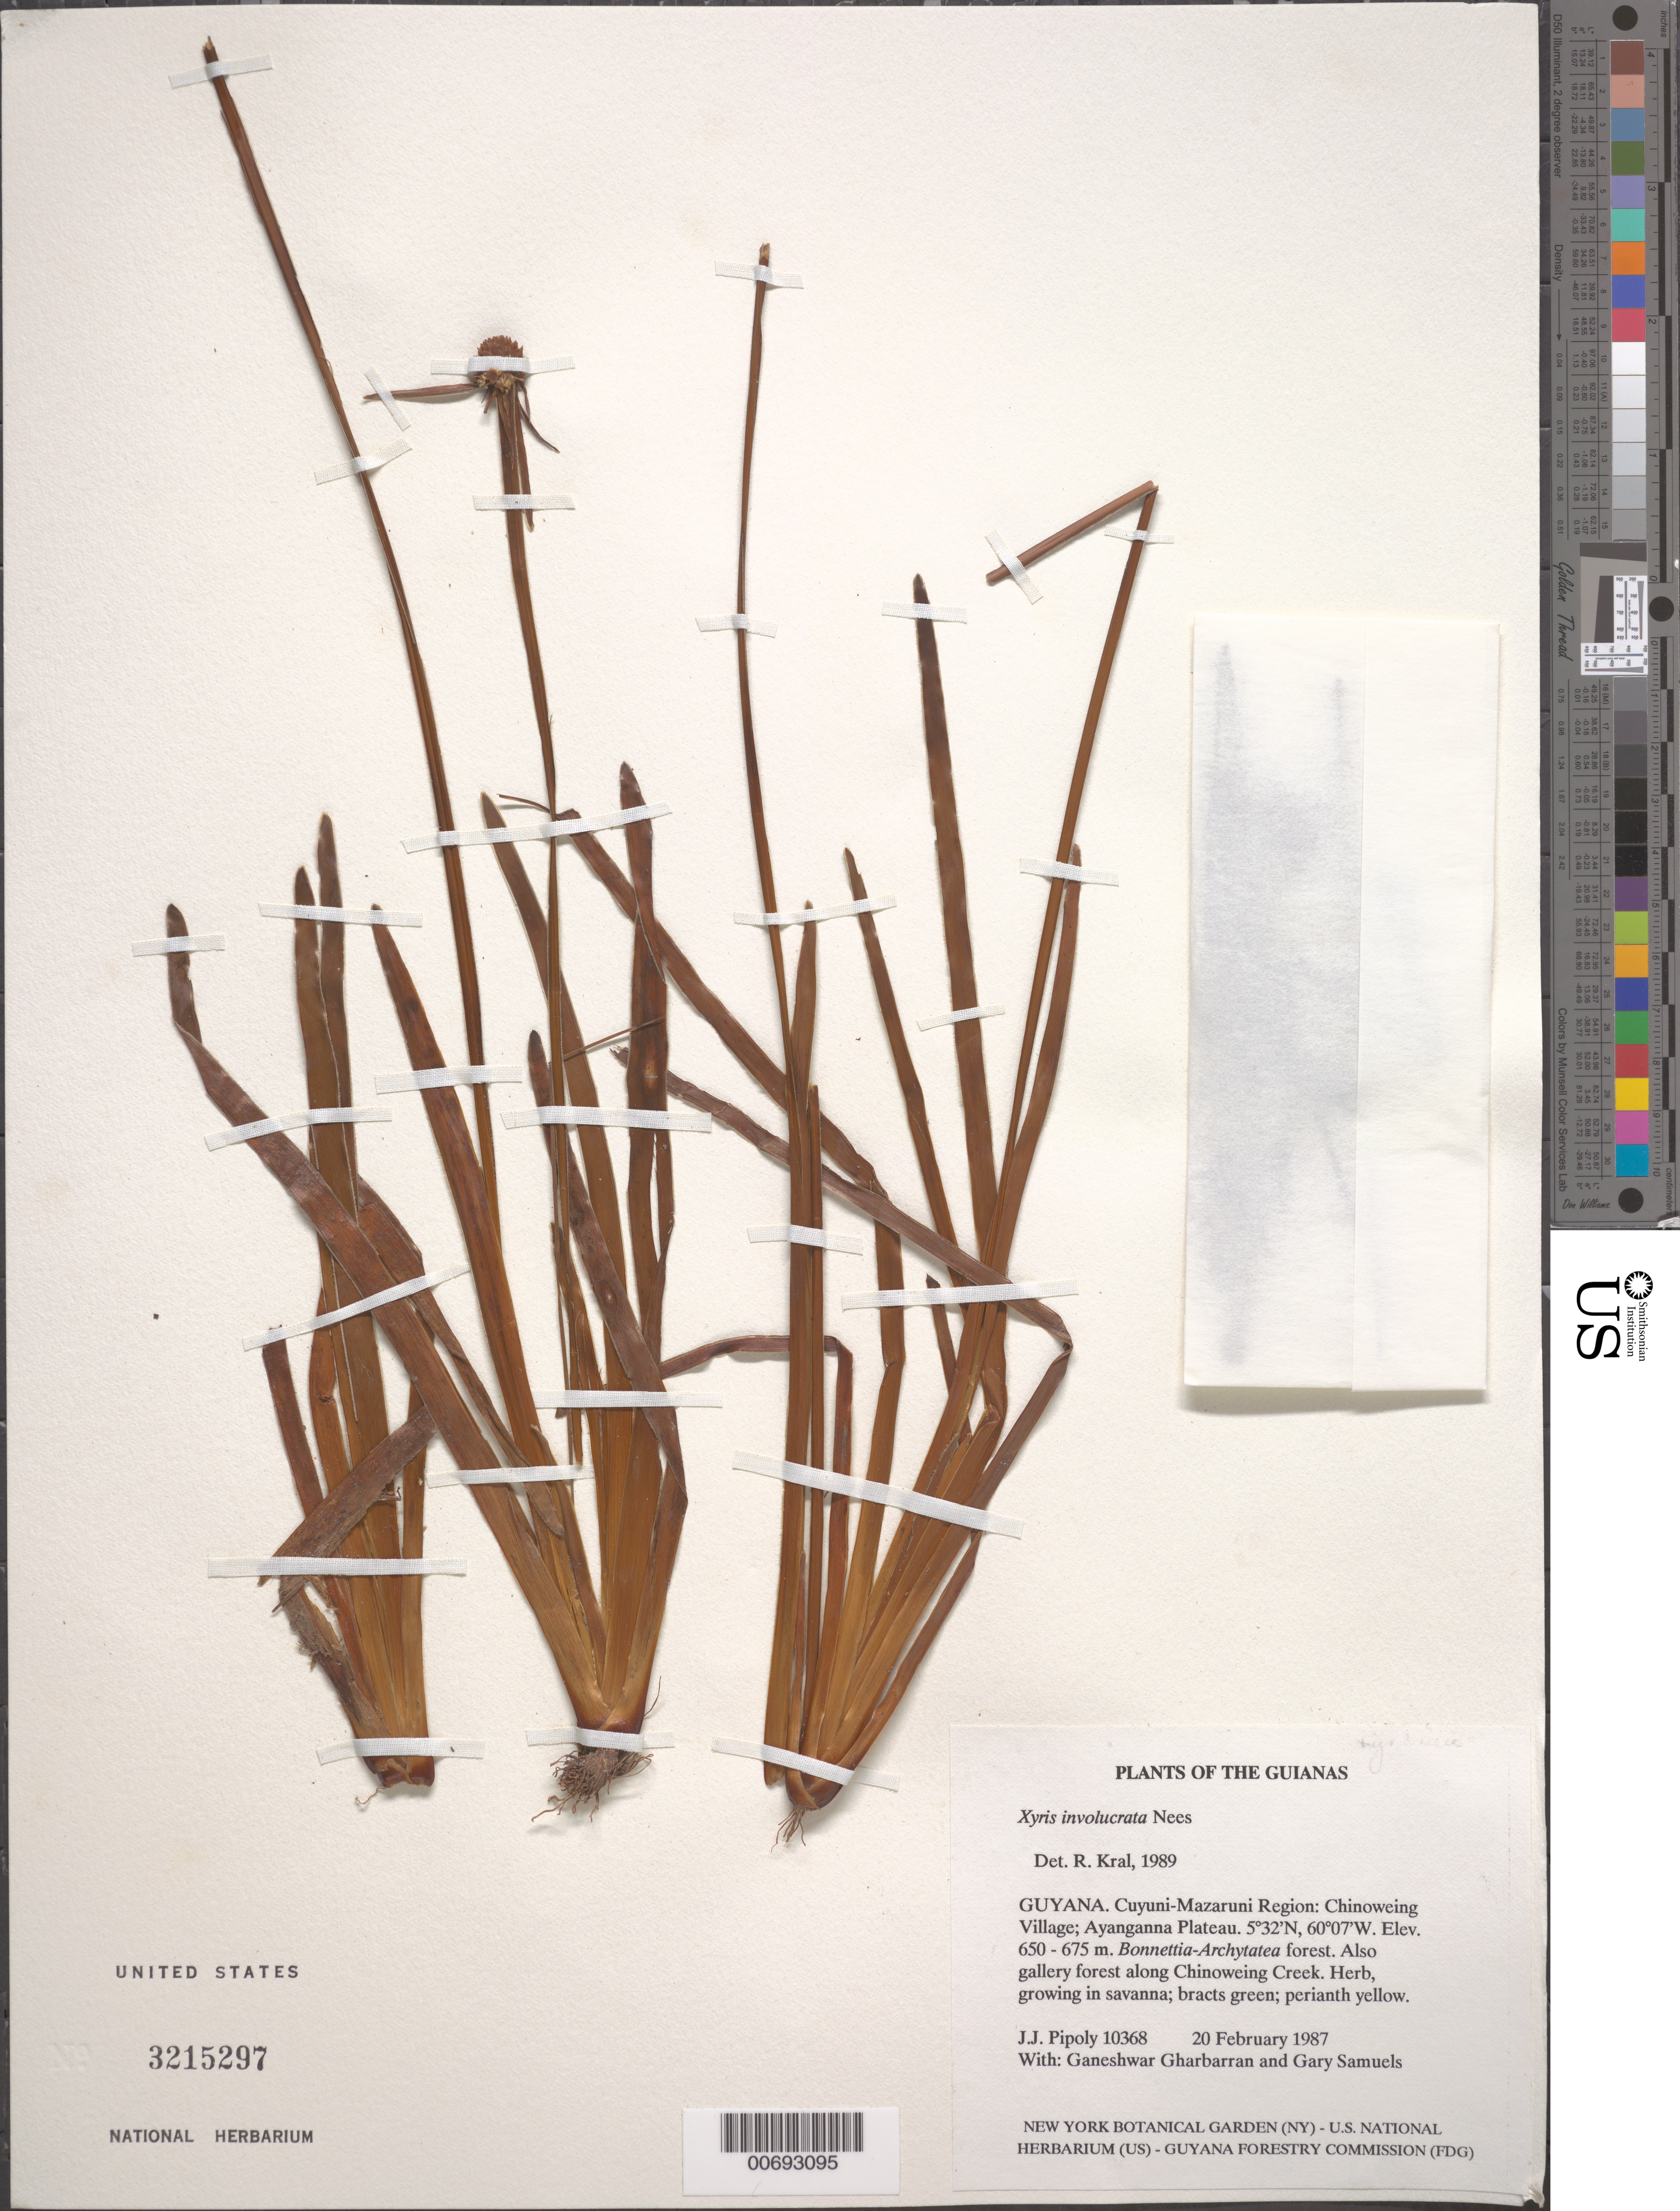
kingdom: Plantae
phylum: Tracheophyta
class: Liliopsida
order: Poales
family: Xyridaceae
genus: Xyris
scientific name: Xyris involucrata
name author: Nees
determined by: Kral, Robert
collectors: J. J. Pipoly, G. Gharbarran & G. Samuels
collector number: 10368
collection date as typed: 20 February 1987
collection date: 1987-02-20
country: Guyana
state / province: Cuyuni-Mazaruni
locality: Chinoweing Village; Ayanganna Plateau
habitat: Bonnetia-Archytaea forest. Also gallery forest along Chinoweing Creek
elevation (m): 650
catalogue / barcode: US 3215297